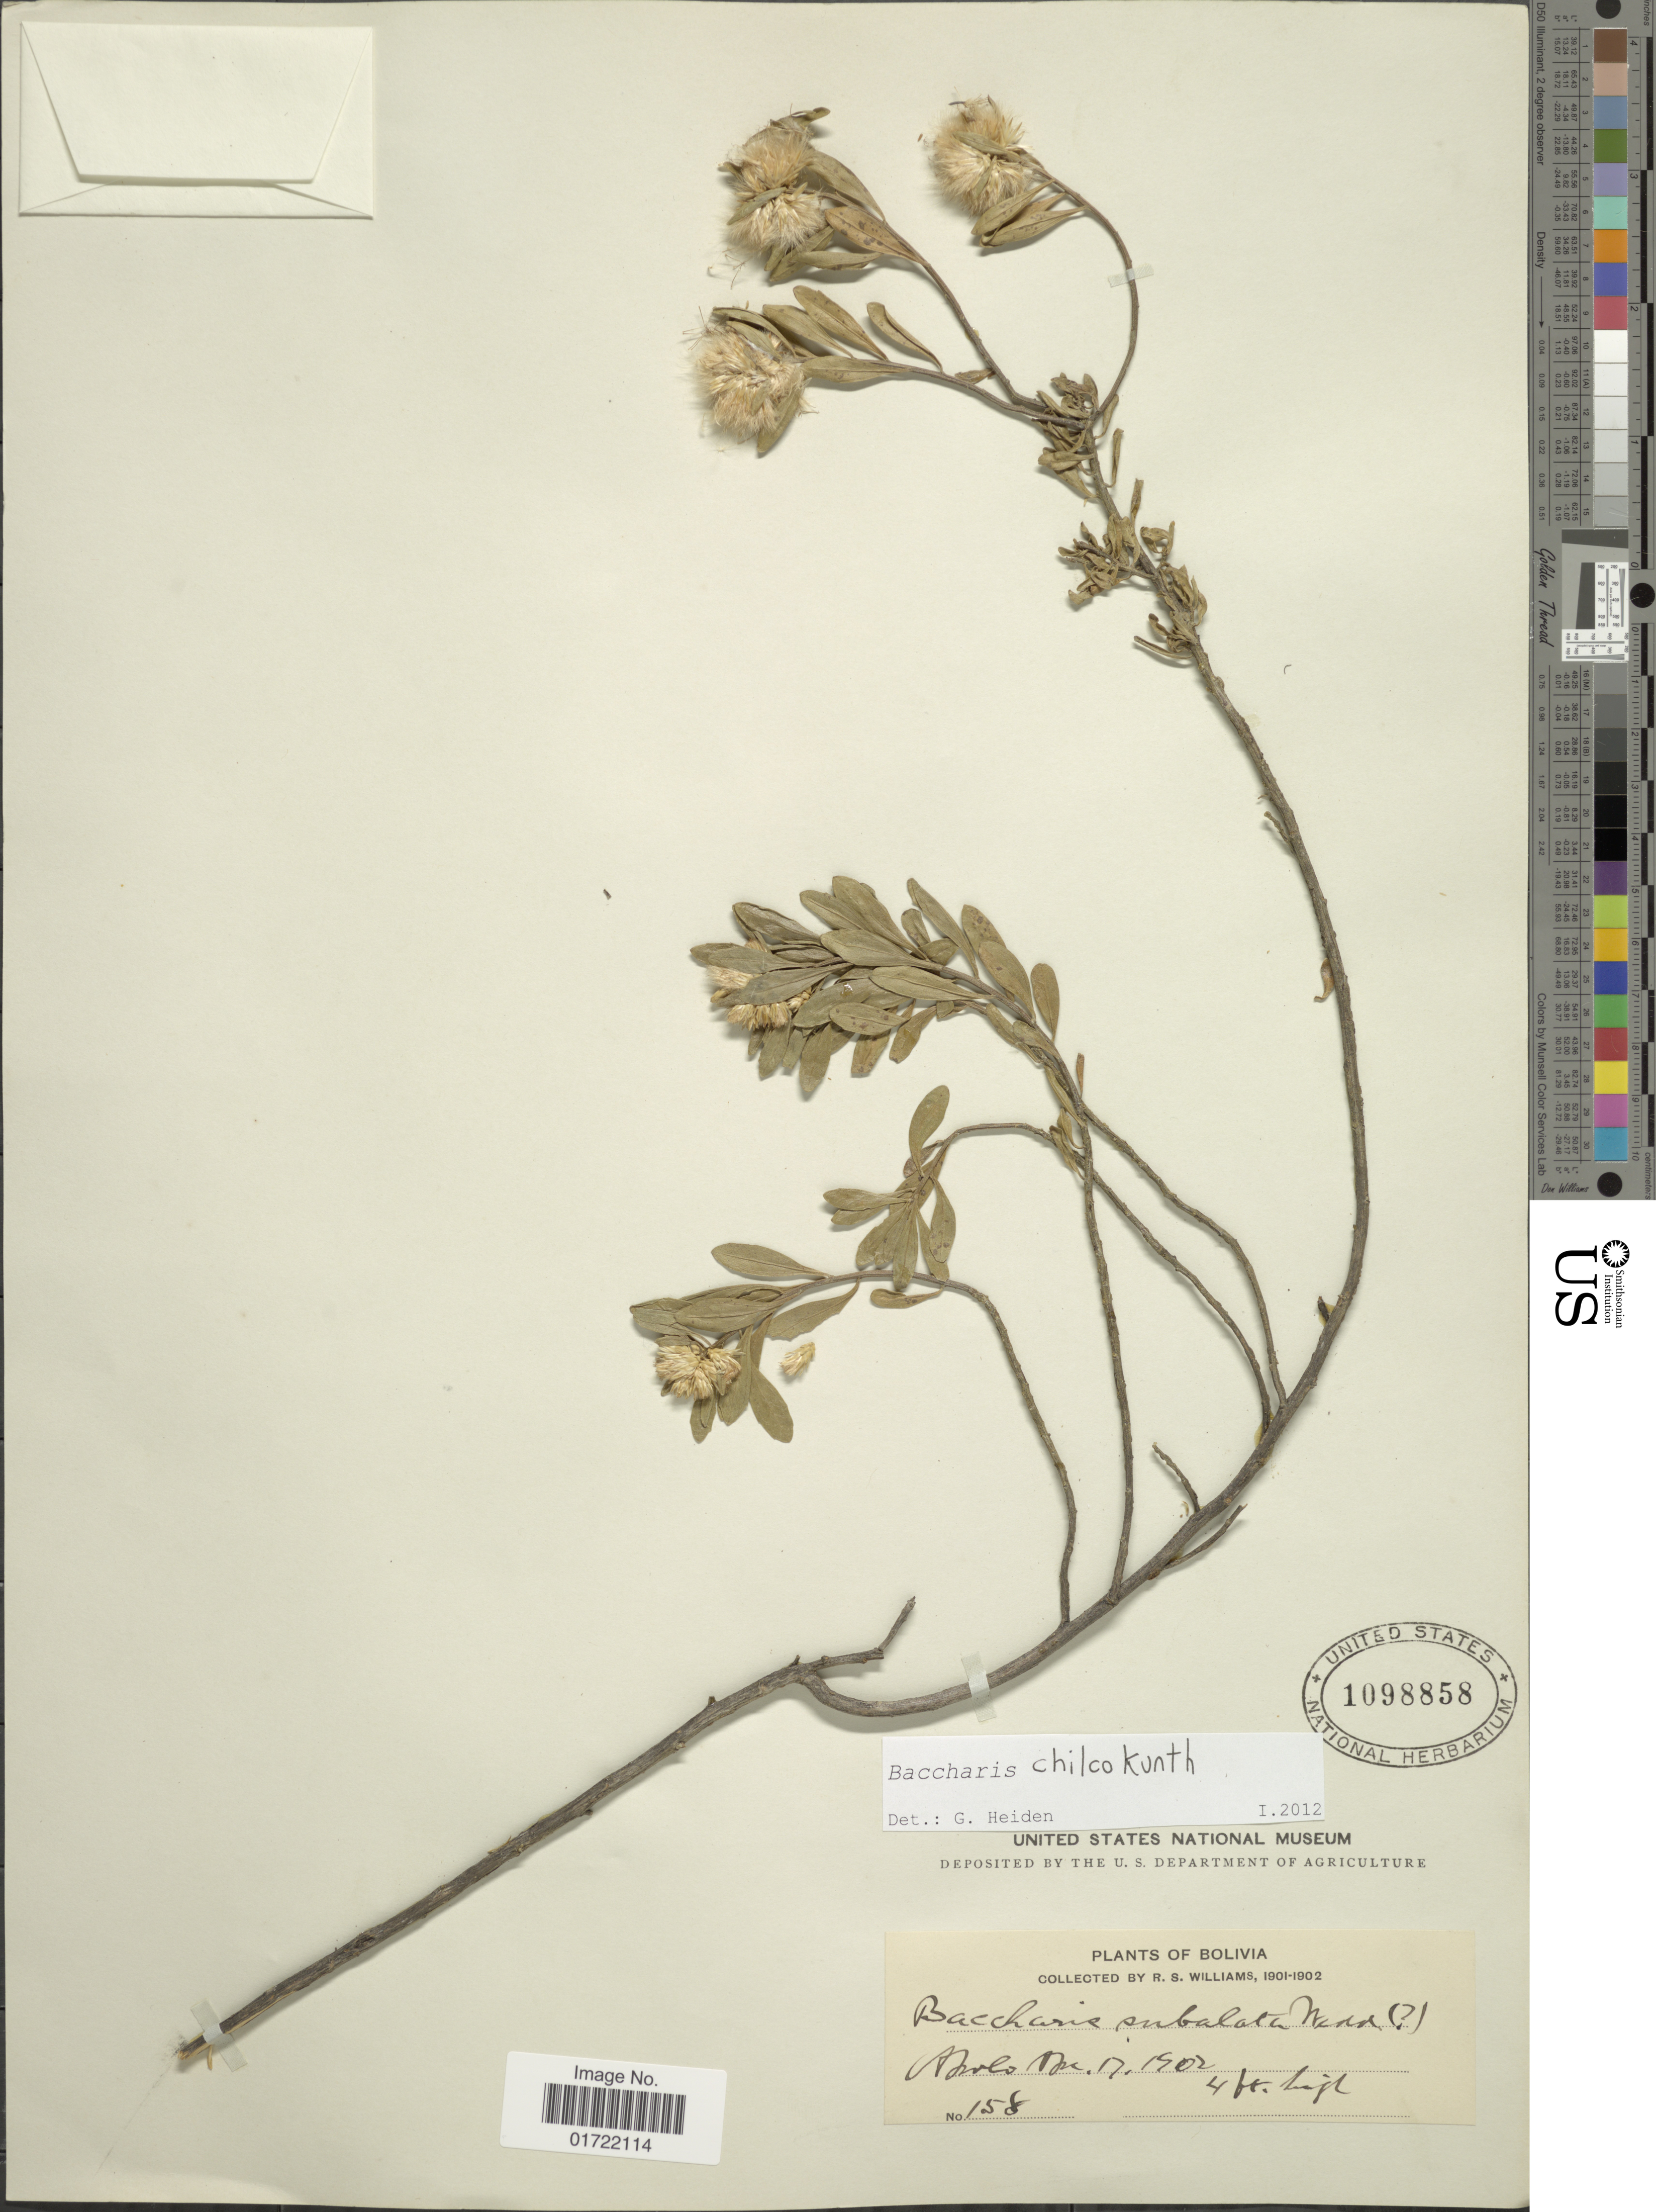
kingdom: Plantae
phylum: Tracheophyta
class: Magnoliopsida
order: Asterales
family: Asteraceae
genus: Baccharis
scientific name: Baccharis chilco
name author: Kunth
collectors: R. S. Williams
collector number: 158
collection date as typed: Apr. 17, 1902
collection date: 1902-04-17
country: Bolivia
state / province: La Paz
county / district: Franz Tamayo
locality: Apolo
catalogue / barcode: US 1098858